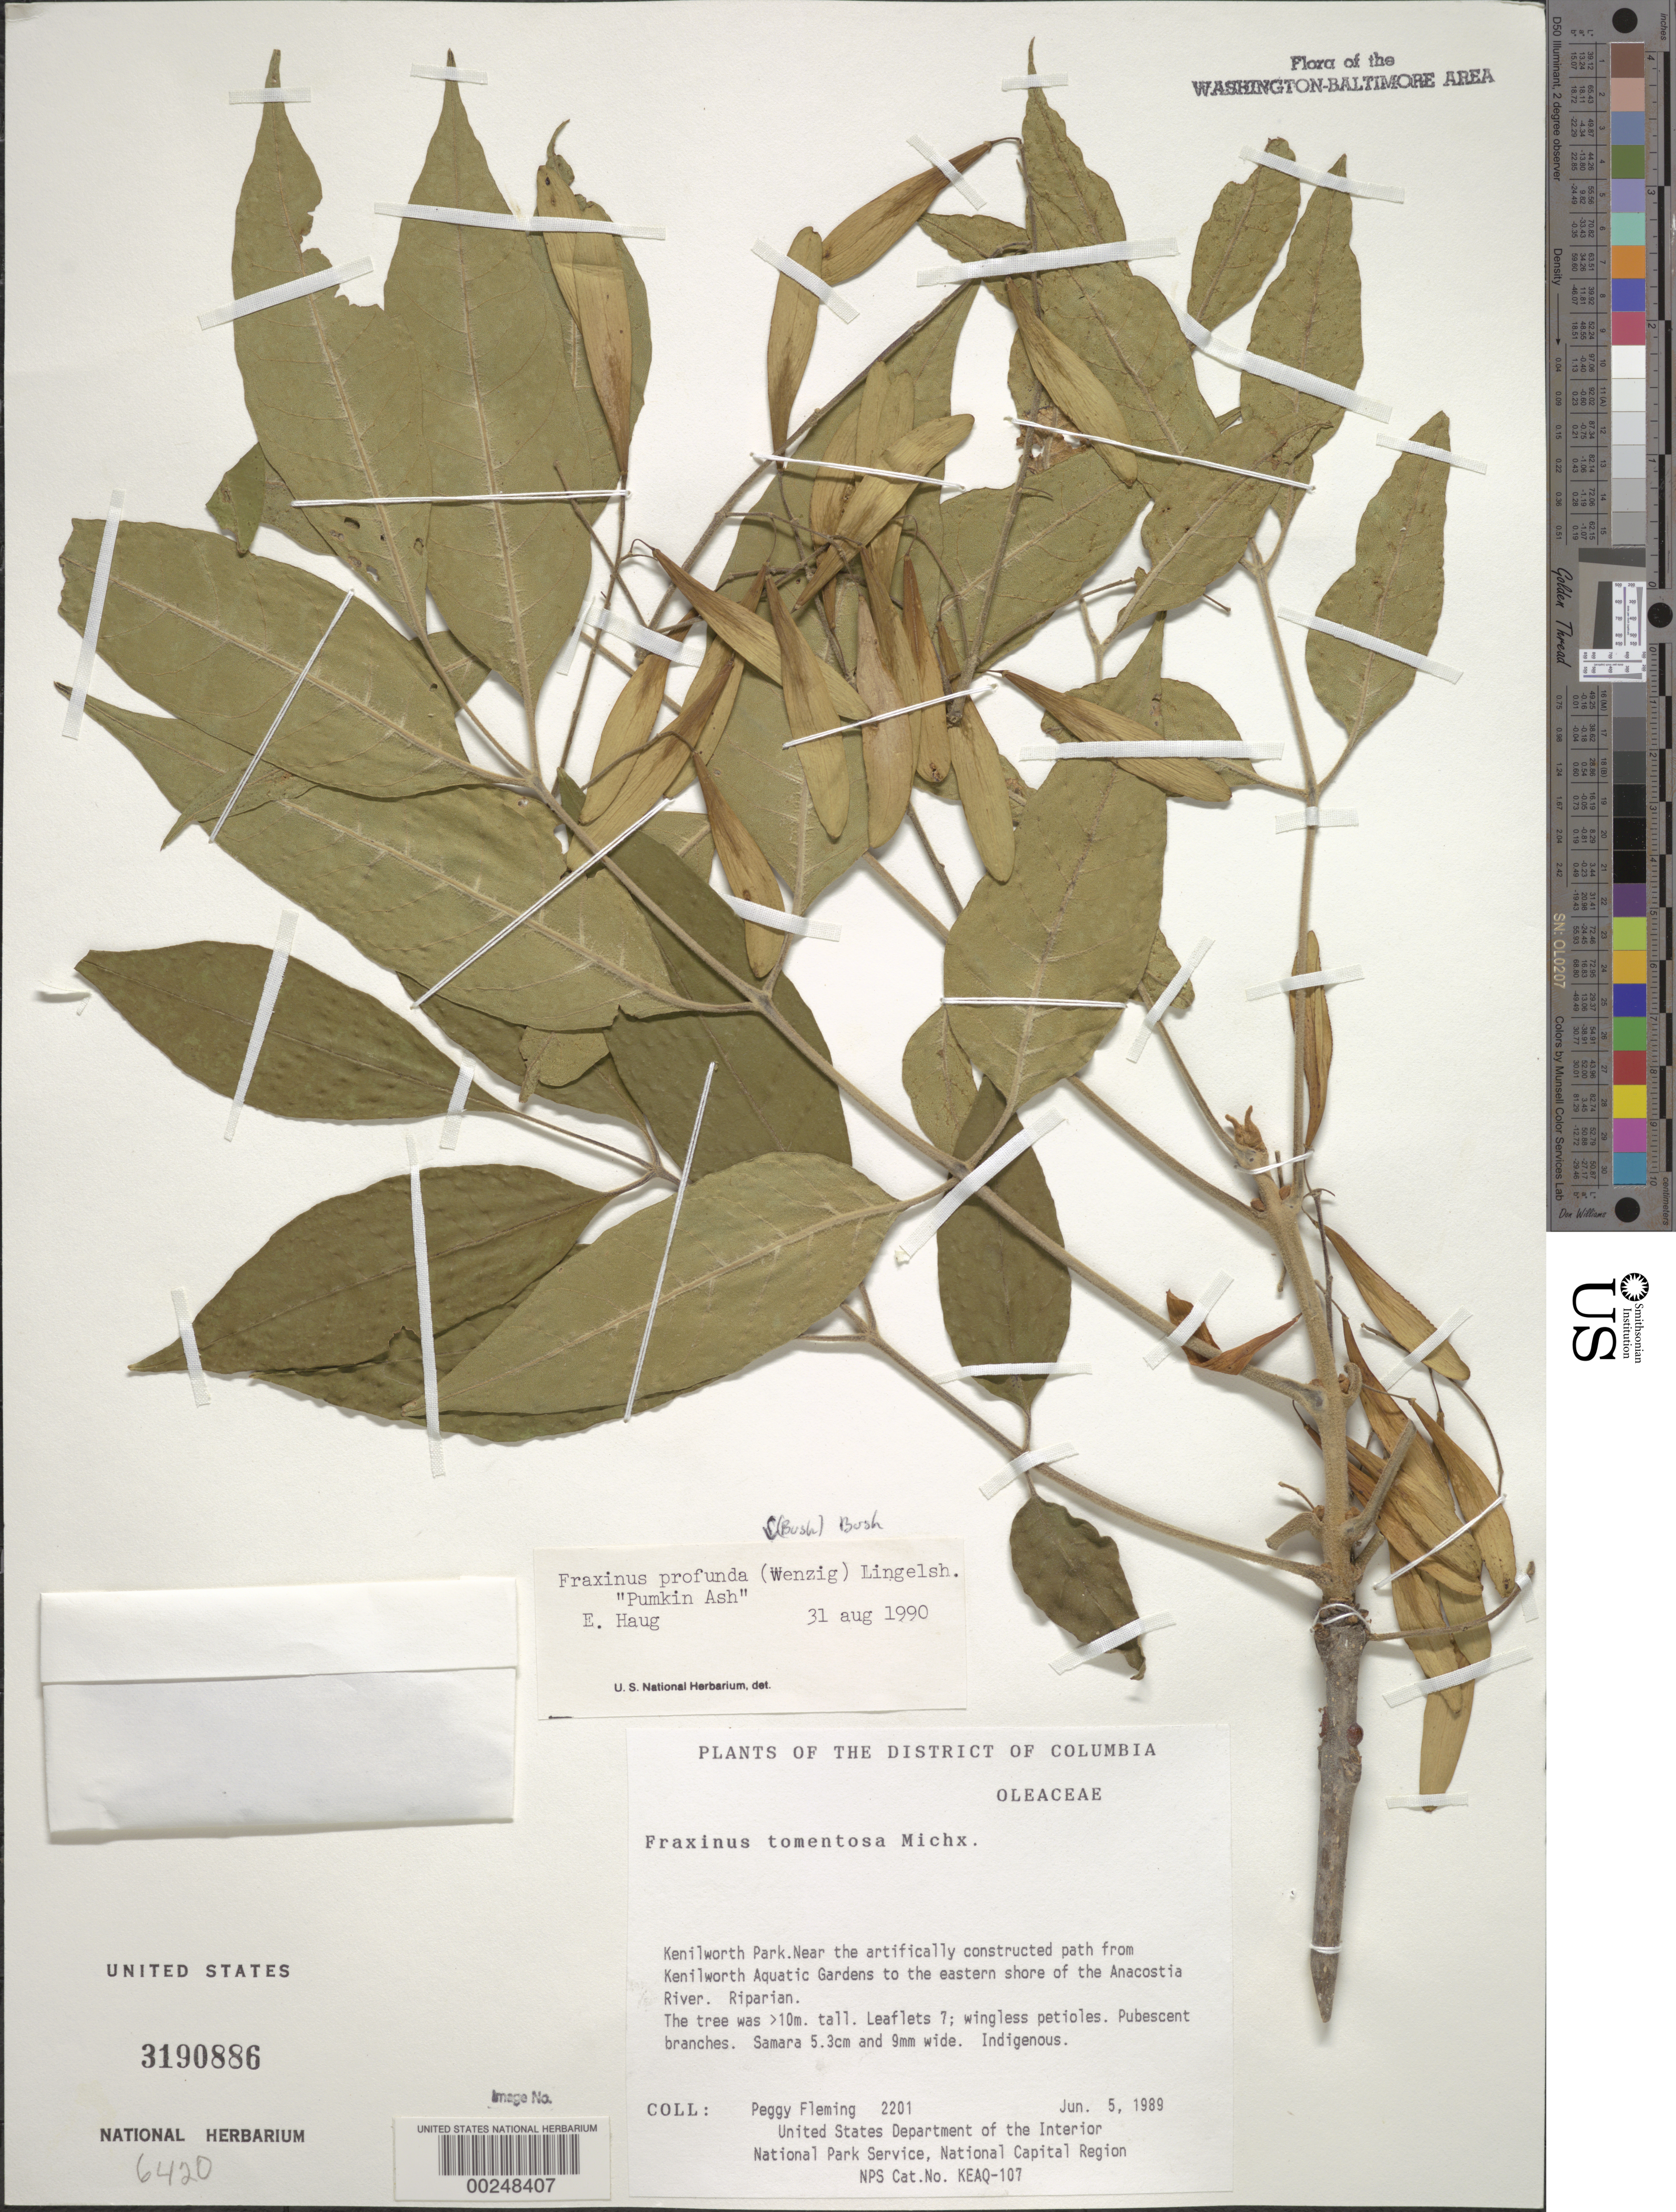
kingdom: Plantae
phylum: Tracheophyta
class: Magnoliopsida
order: Lamiales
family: Oleaceae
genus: Fraxinus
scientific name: Fraxinus profunda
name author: (Bush) Bush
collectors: P. Fleming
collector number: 2201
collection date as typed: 05 Jun 1989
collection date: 1989-06-05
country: United States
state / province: District of Columbia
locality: Kenilworth Park, Aquatic Gardens to eastern shore of the Anacostia River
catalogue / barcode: US 3190886